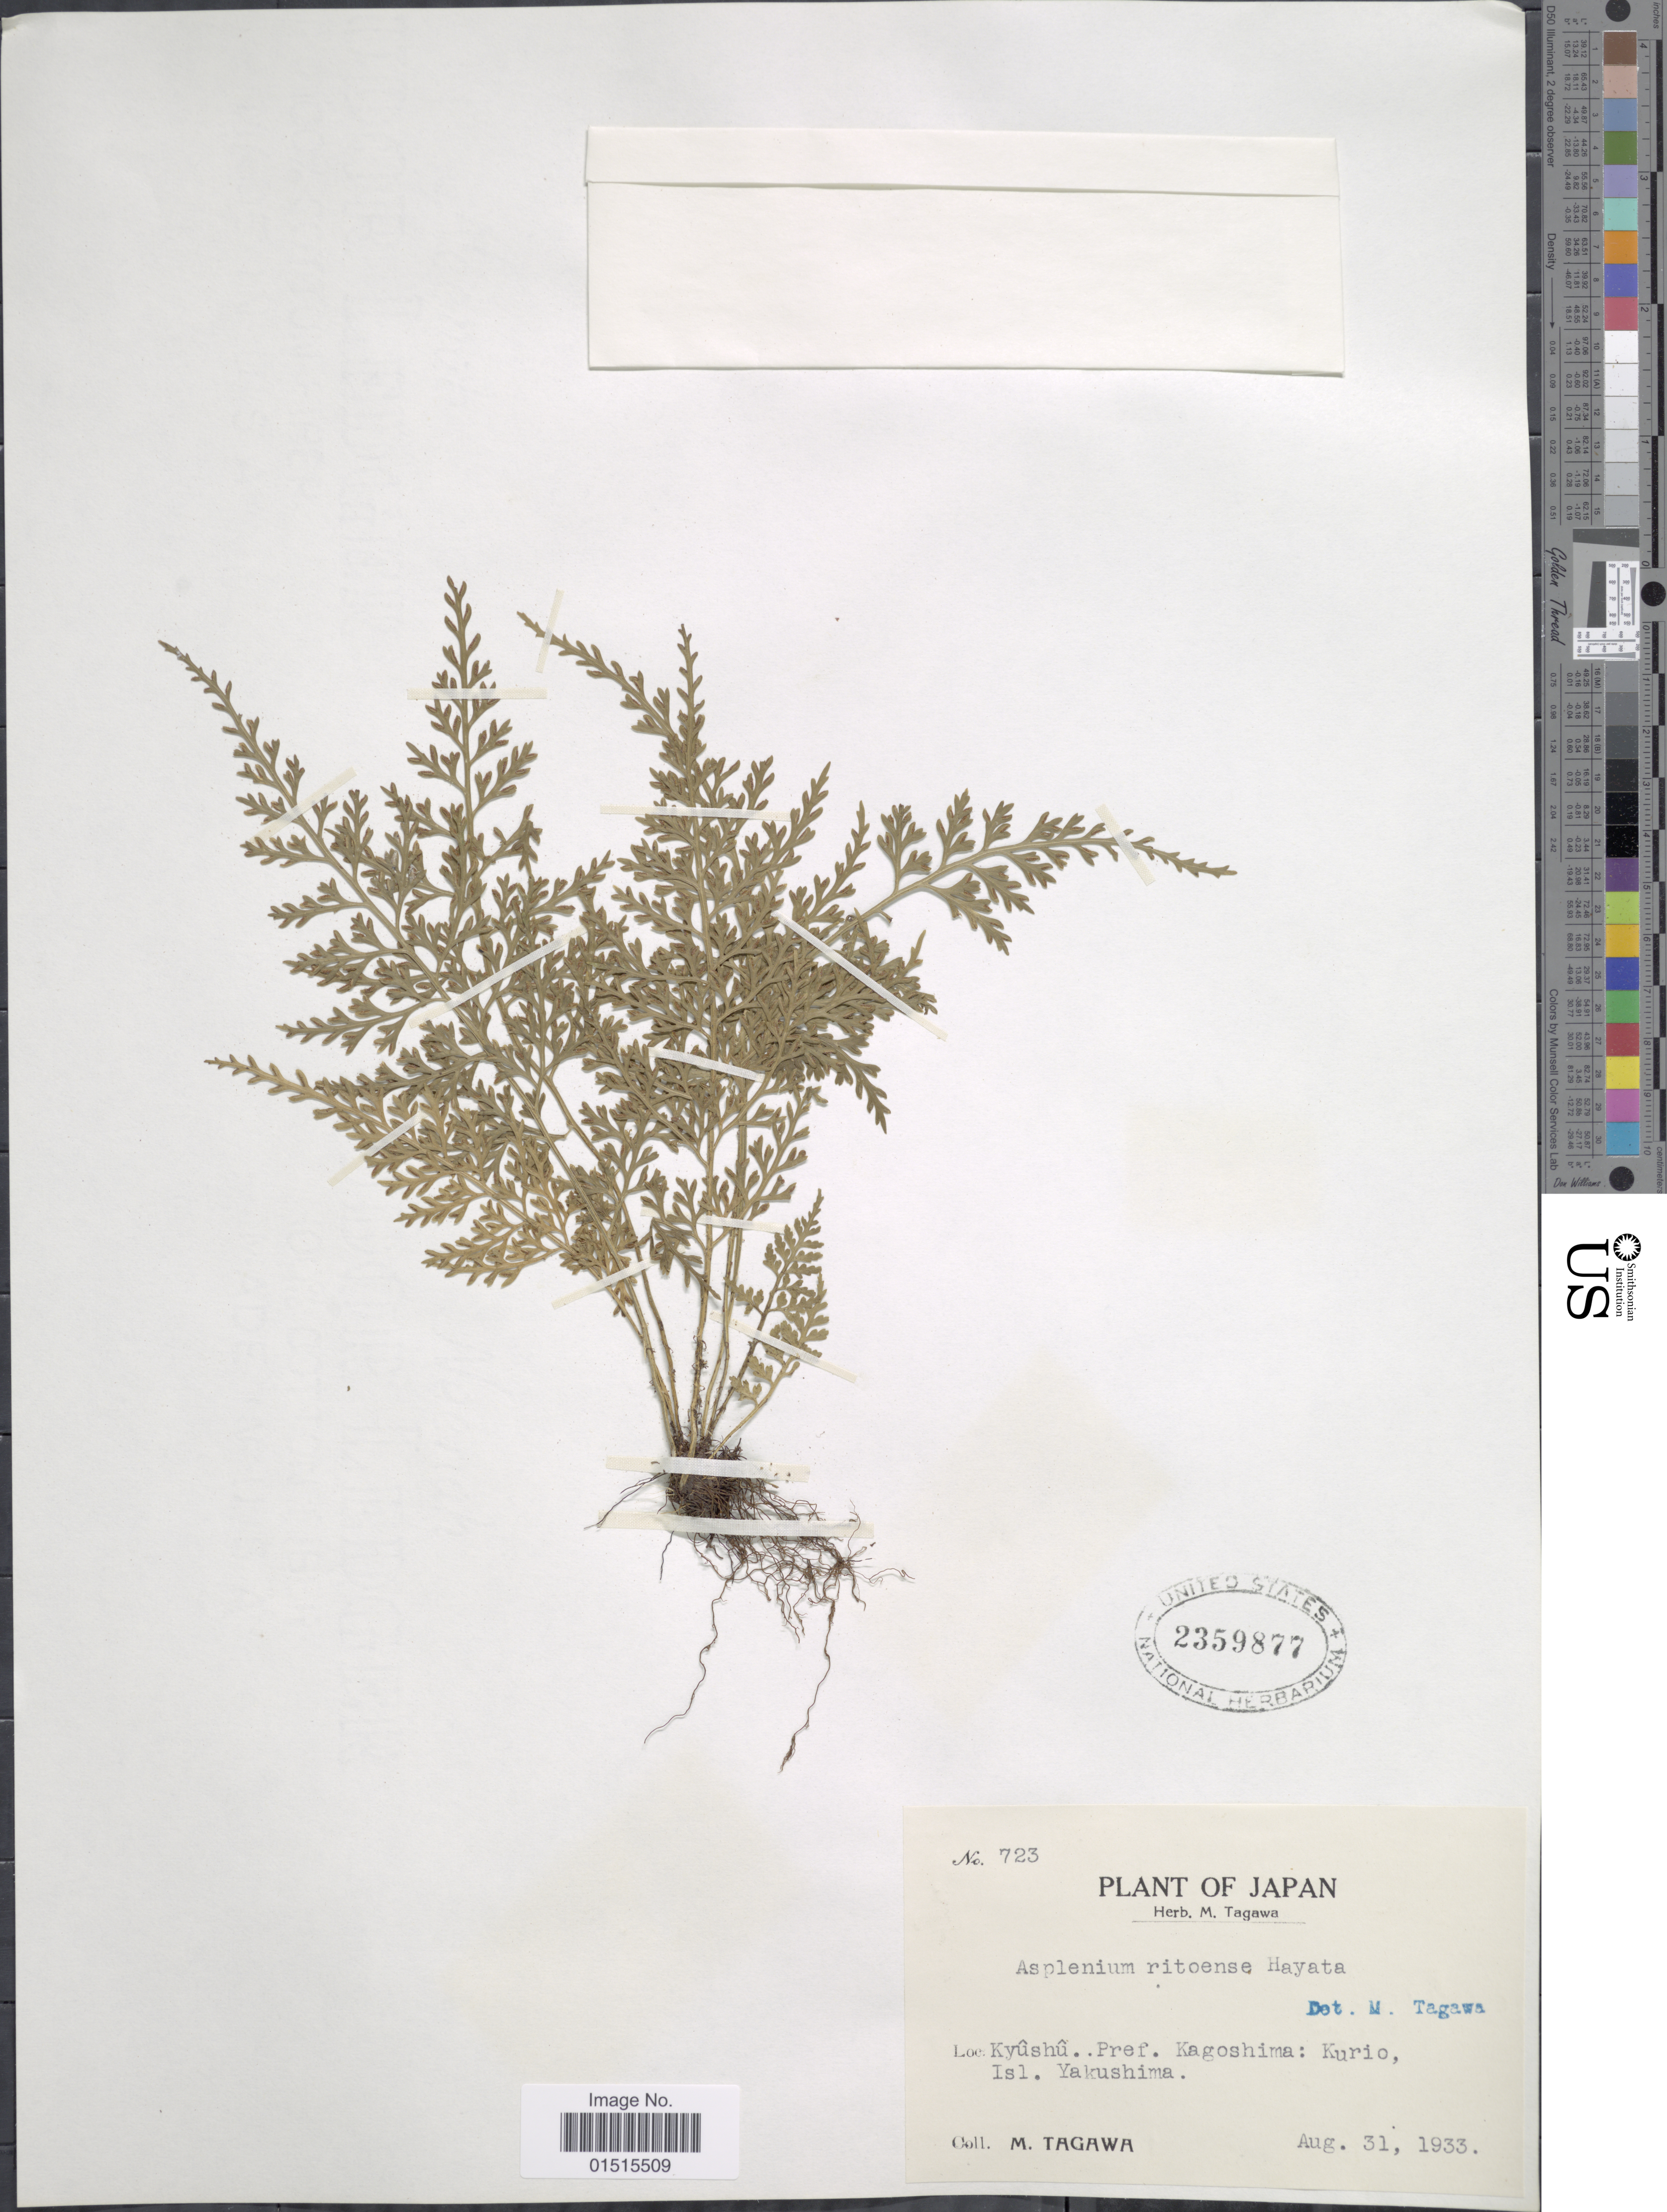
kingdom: Plantae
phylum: Tracheophyta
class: Polypodiopsida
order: Polypodiales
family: Aspleniaceae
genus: Asplenium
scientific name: Asplenium ritoense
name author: Hayata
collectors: M. Tagawa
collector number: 723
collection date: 1933-08-31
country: Japan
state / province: Kagosima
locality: Kyushu: Kurio, Isl. Yakushima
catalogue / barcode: US 2359877